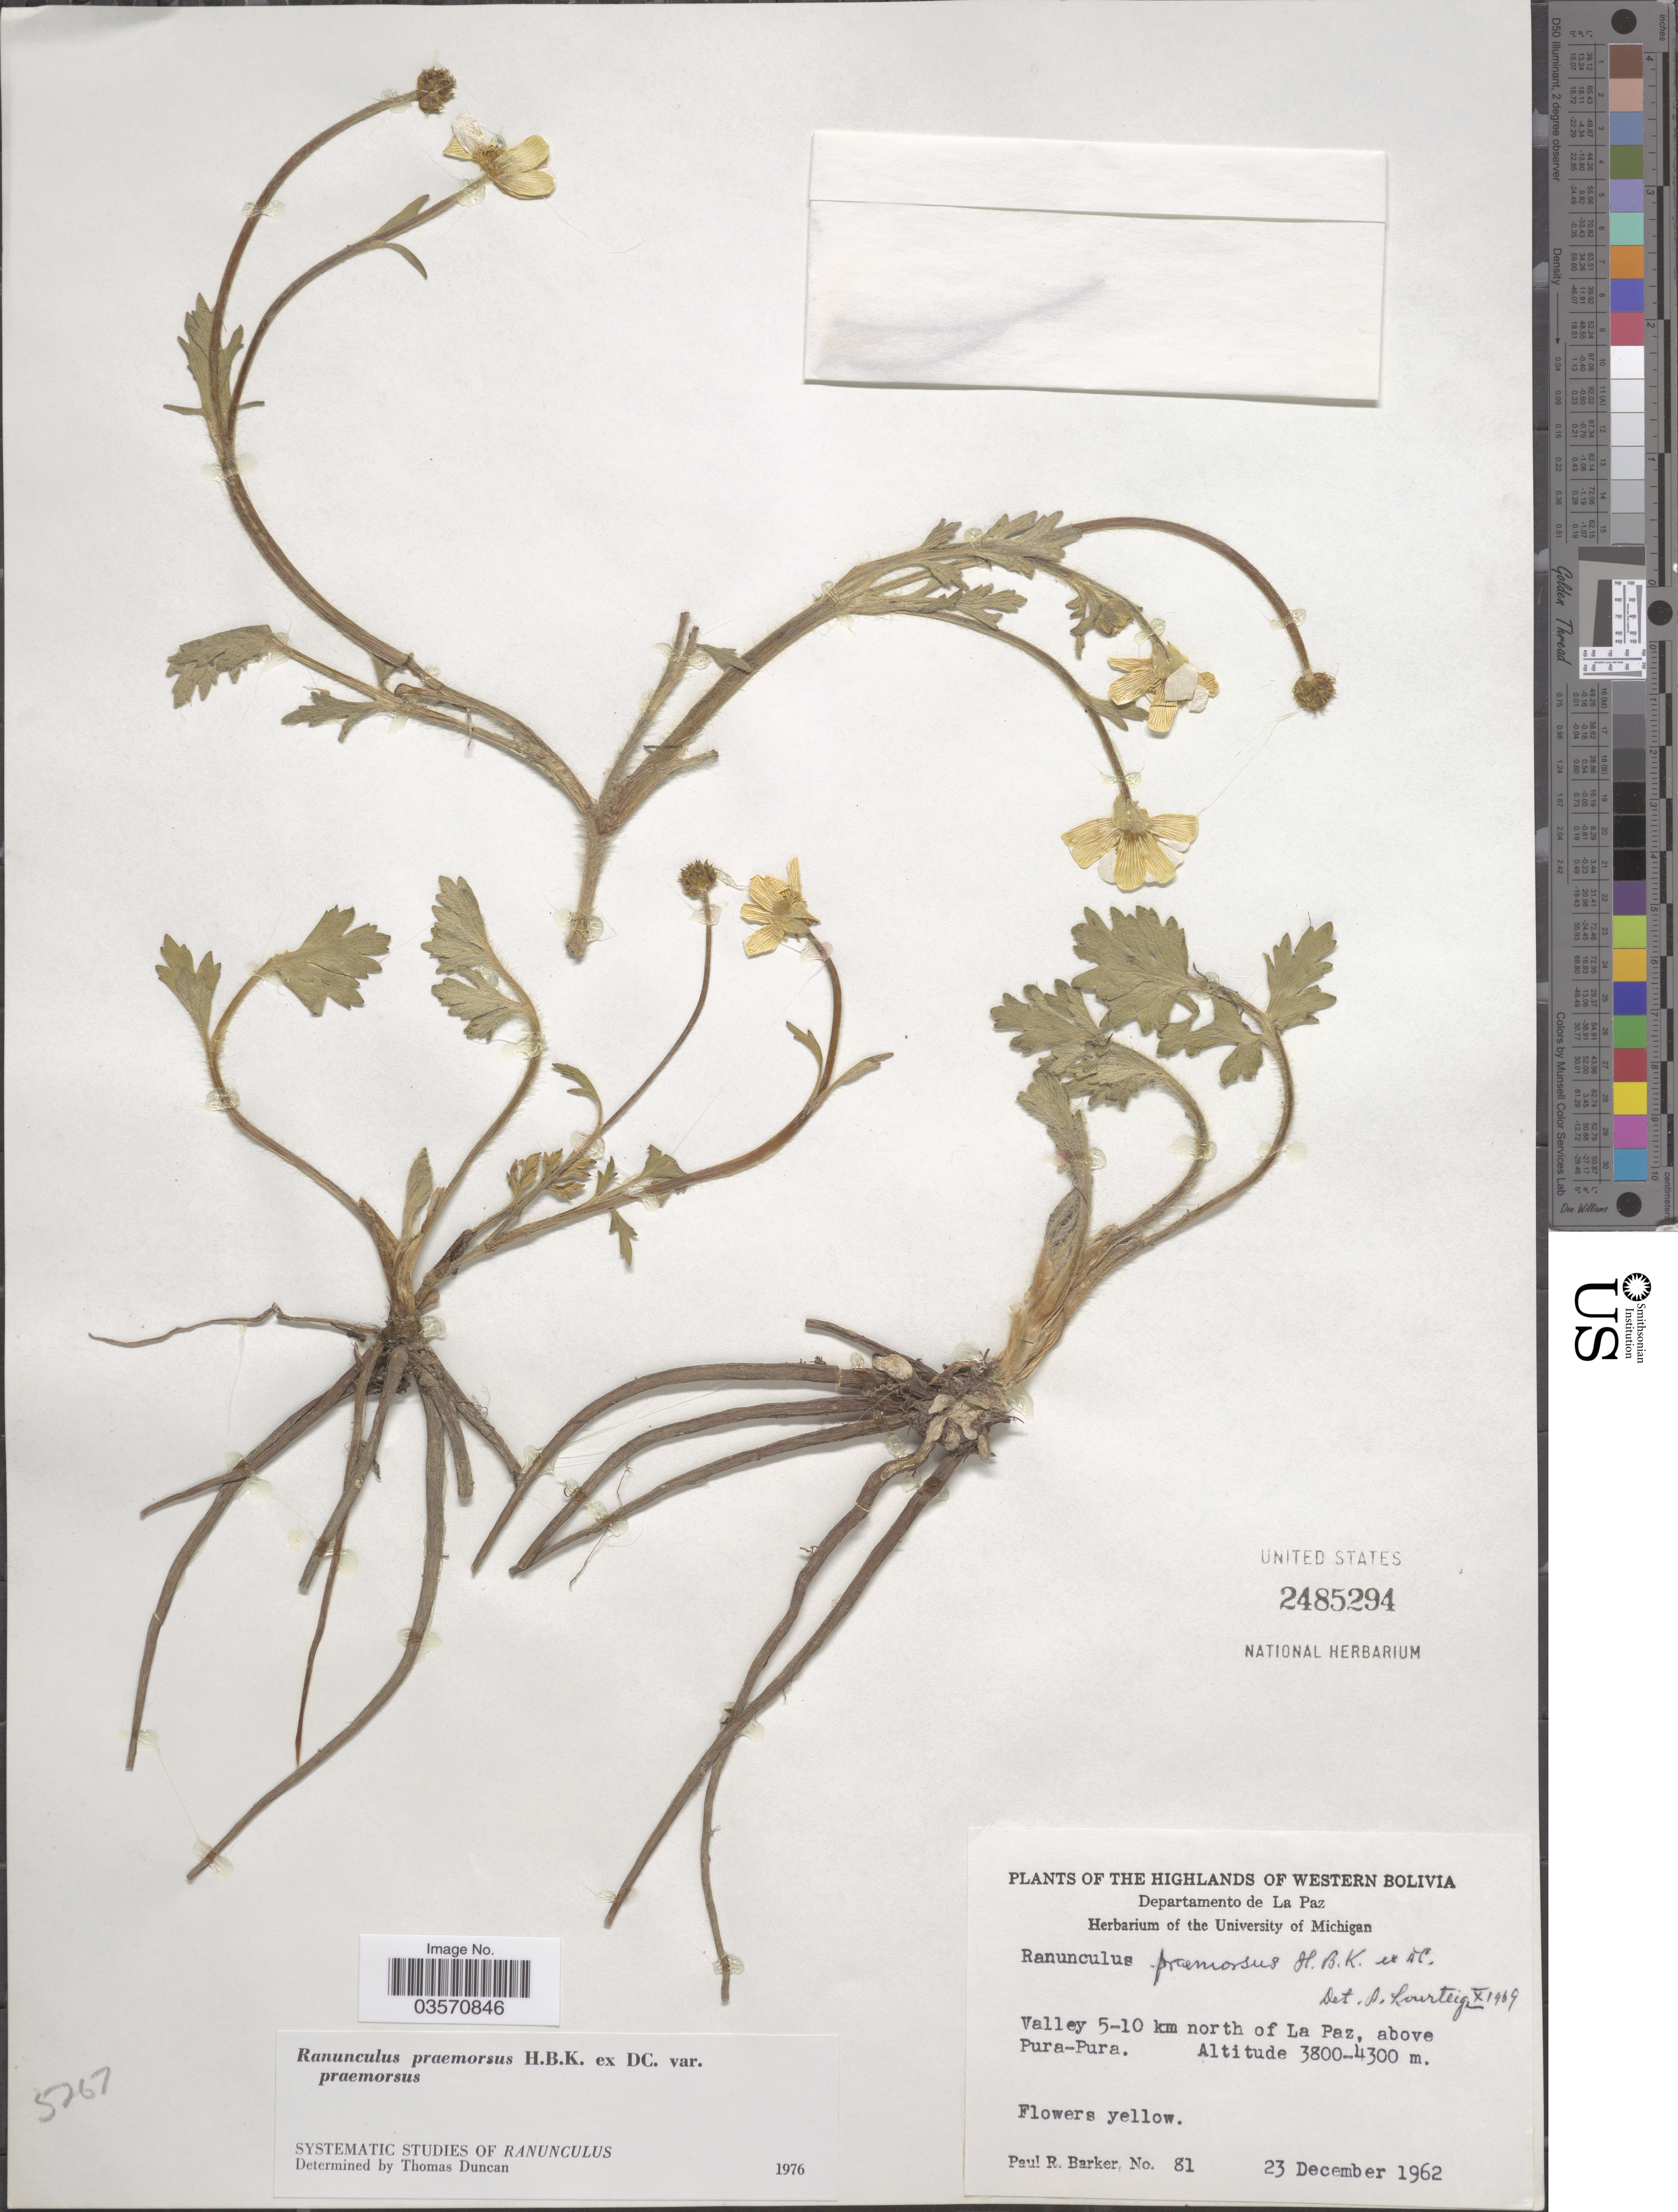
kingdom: Plantae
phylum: Tracheophyta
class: Magnoliopsida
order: Ranunculales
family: Ranunculaceae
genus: Ranunculus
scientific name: Ranunculus praemorsus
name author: Kunth ex DC.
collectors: P. R. Barker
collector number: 81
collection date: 1962-12-23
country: Bolivia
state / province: La Paz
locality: The Highlands of Western Bolivia. Departamento de La Paz. Valley 5-10 km north of La Paz, above Pura-Pura.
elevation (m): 3800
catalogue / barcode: US 2485294